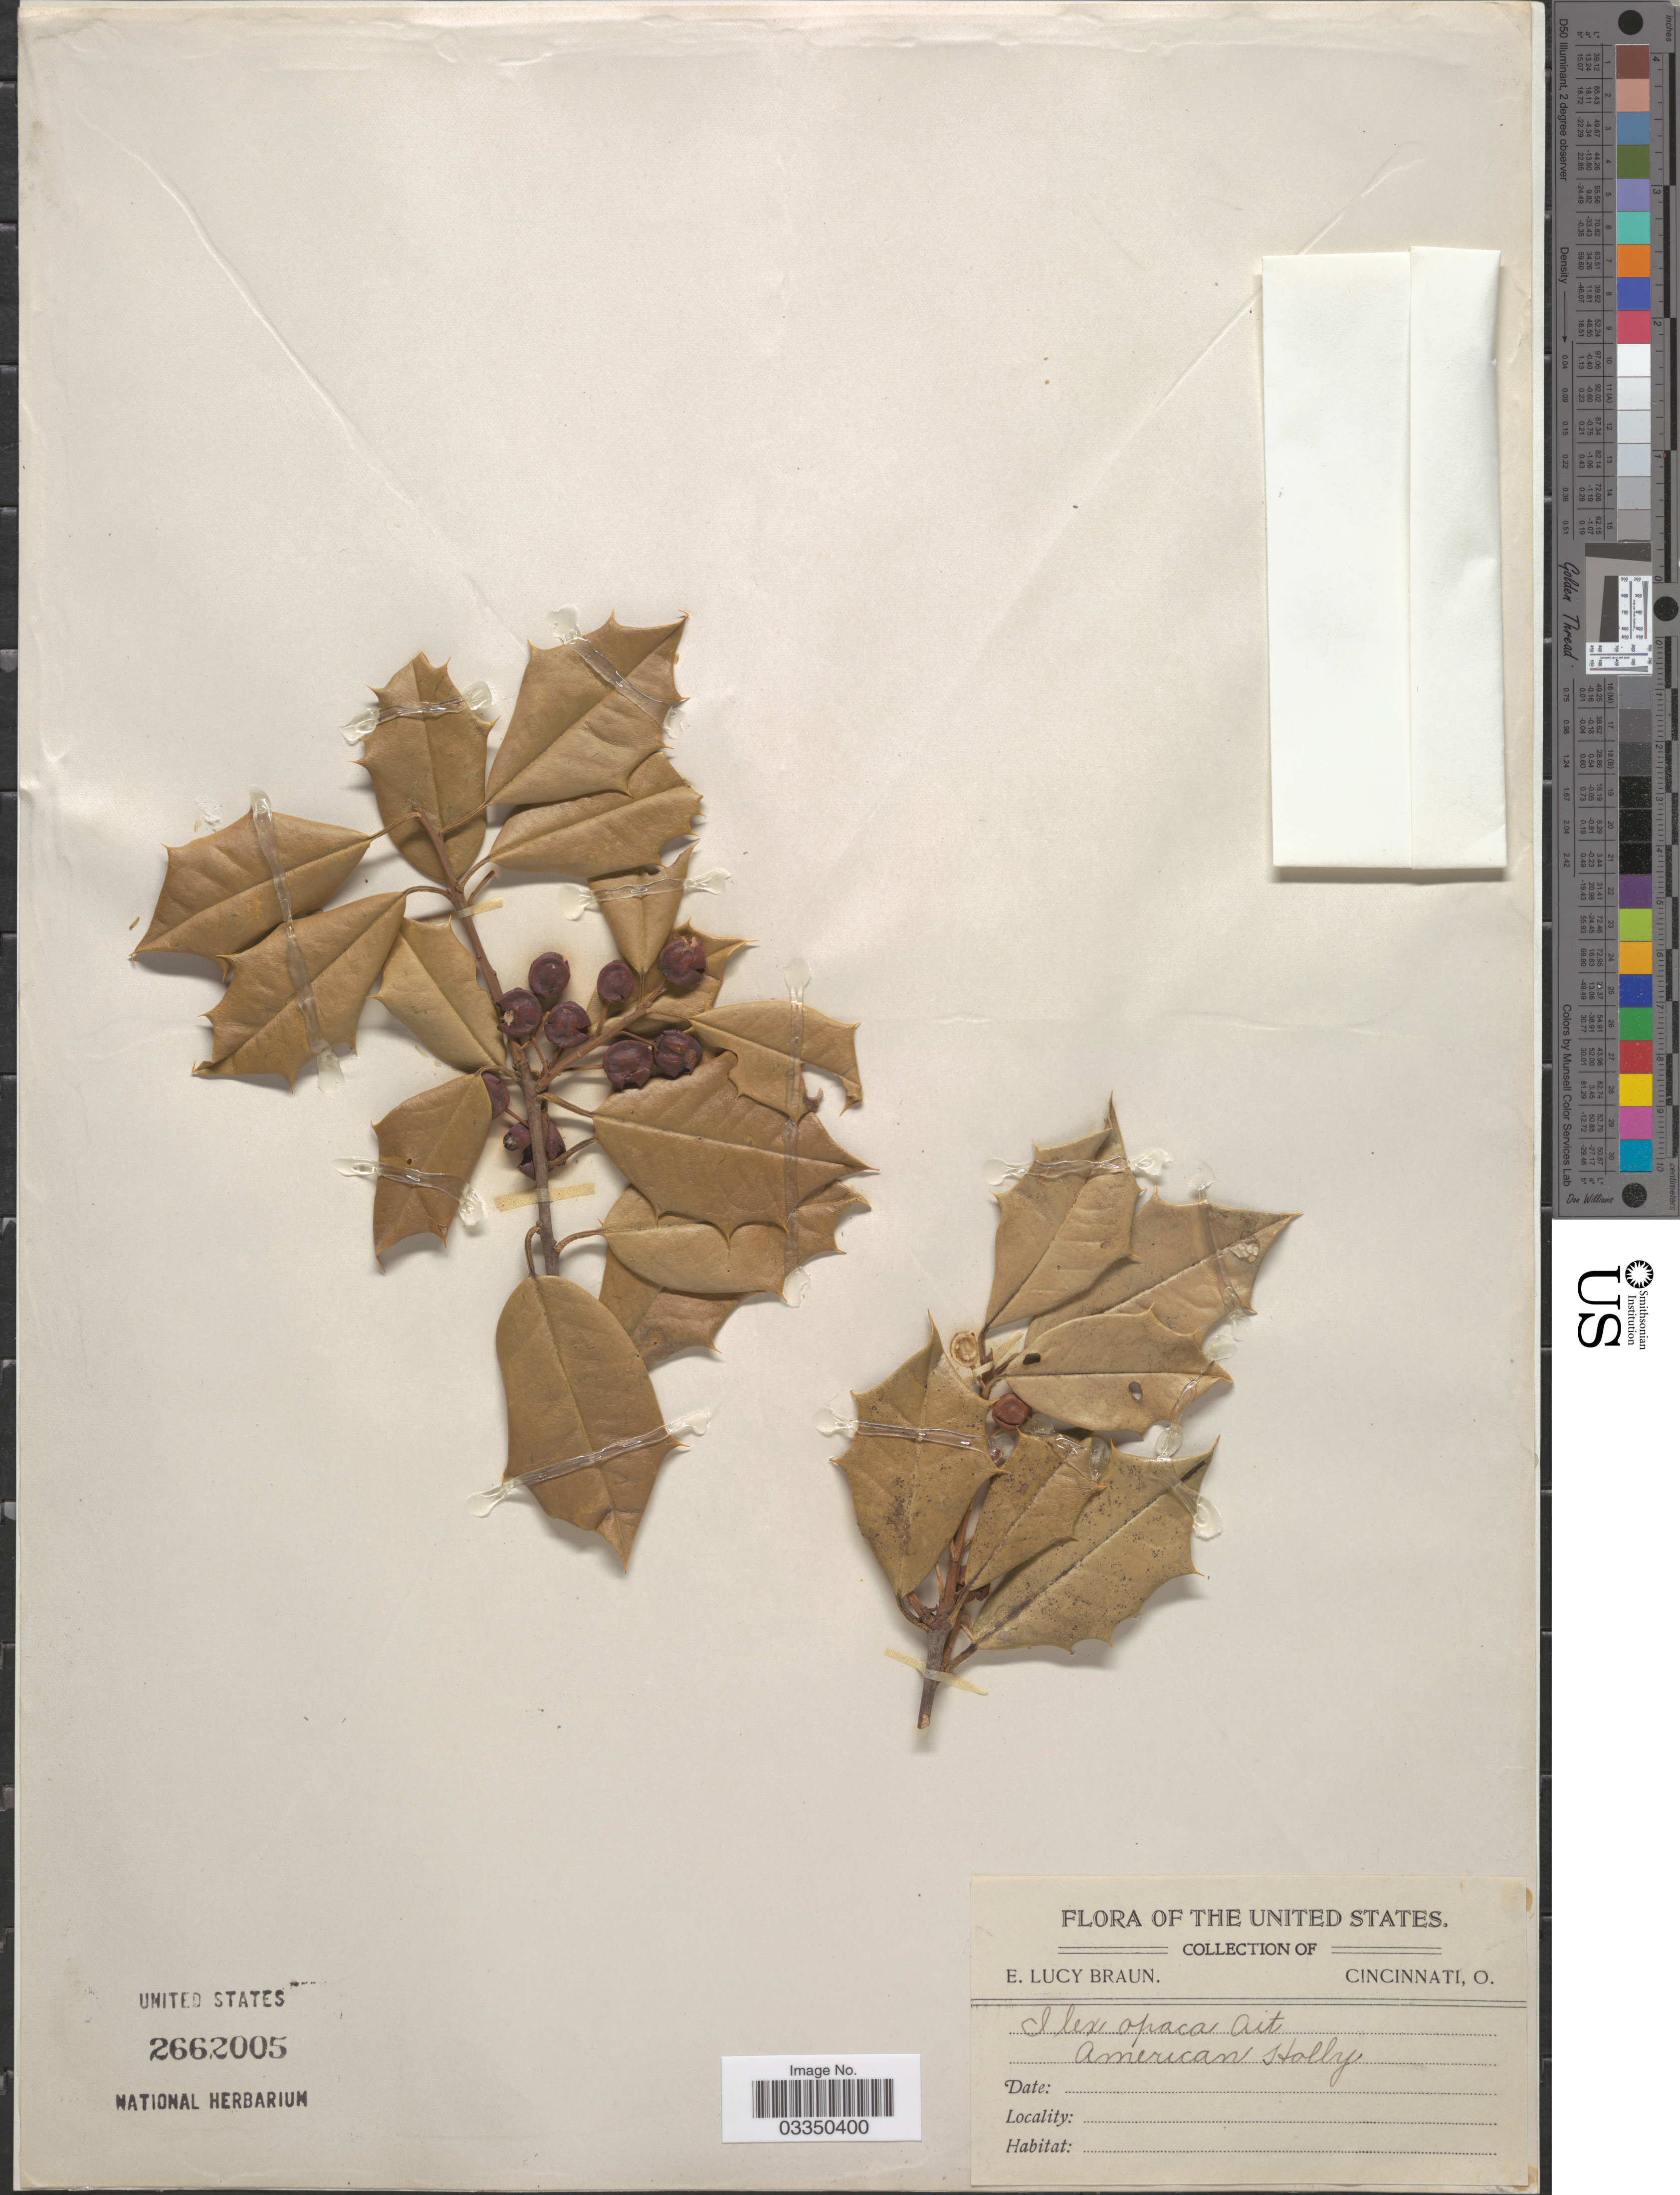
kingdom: Plantae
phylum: Tracheophyta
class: Magnoliopsida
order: Aquifoliales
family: Aquifoliaceae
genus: Ilex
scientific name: Ilex opaca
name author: Aiton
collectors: E. L. Braun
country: United States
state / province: Ohio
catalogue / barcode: US 2662005